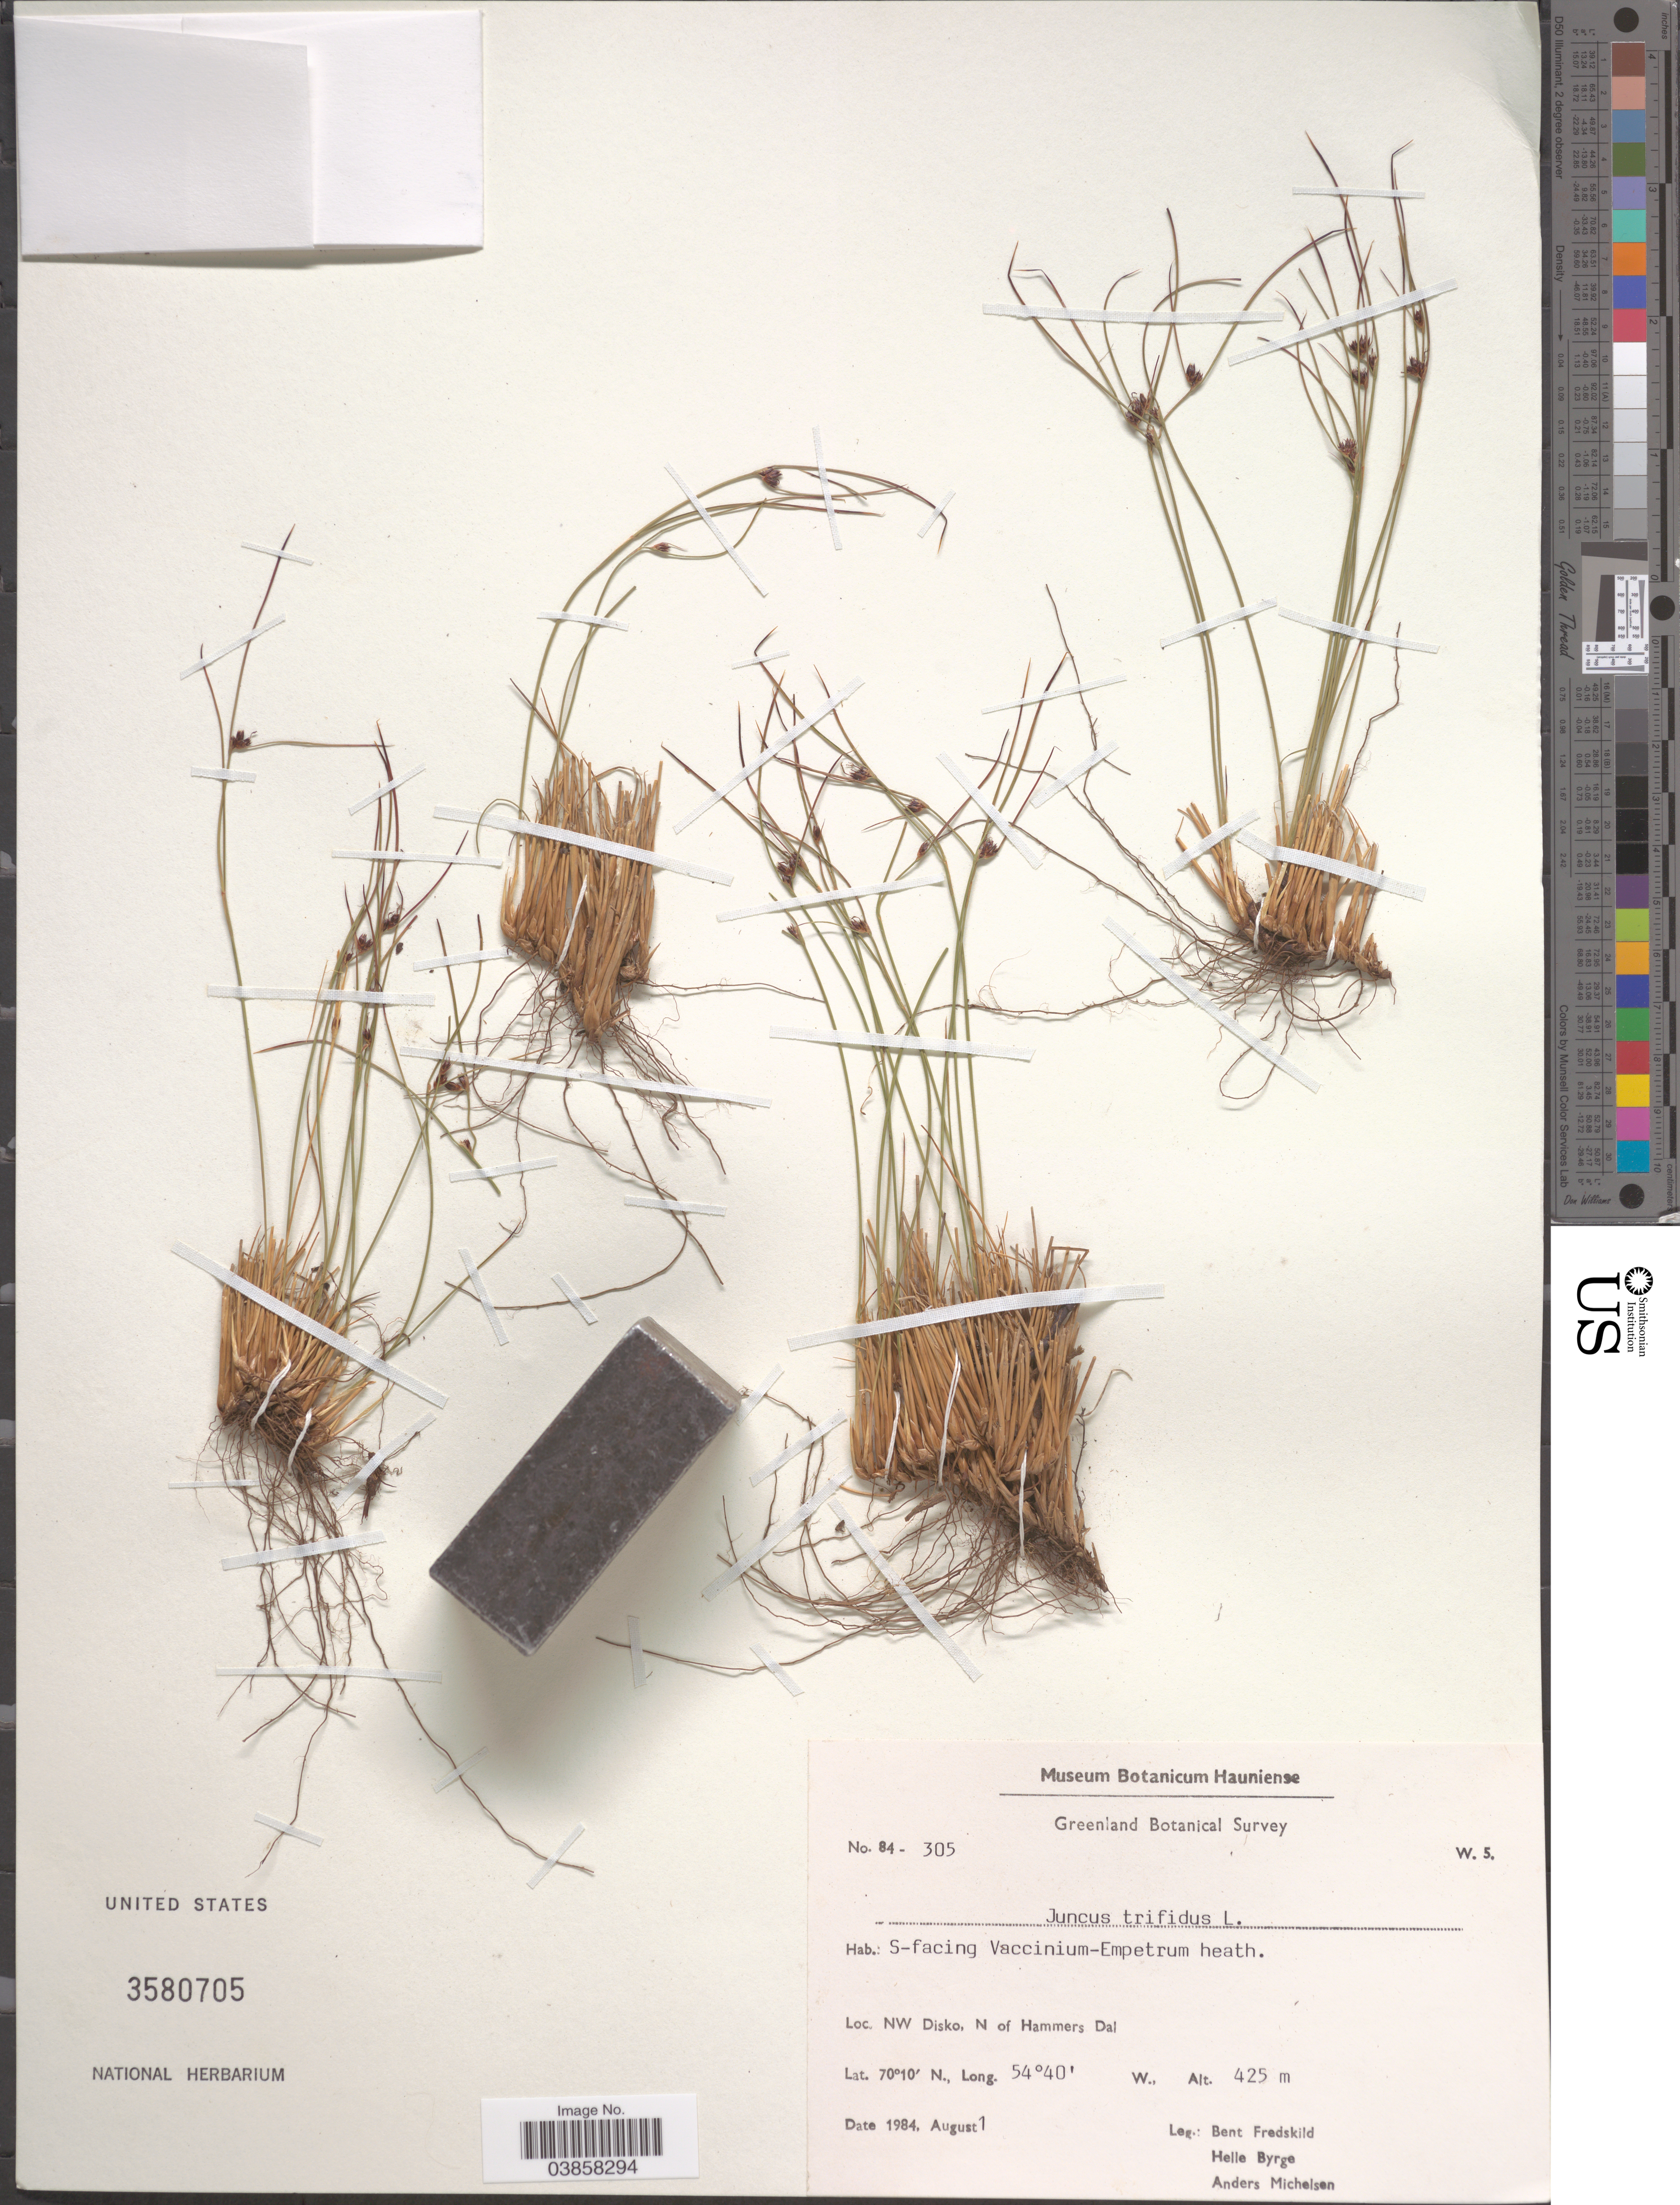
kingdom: Plantae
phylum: Tracheophyta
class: Liliopsida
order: Poales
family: Juncaceae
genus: Juncus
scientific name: Juncus trifidus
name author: L.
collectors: B. Fredskild, H. Byrge & A. Michelsen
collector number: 84-305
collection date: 1984-08-01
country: Greenland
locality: NW Disko, N of Hammers Dal.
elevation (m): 425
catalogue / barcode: US 3580705